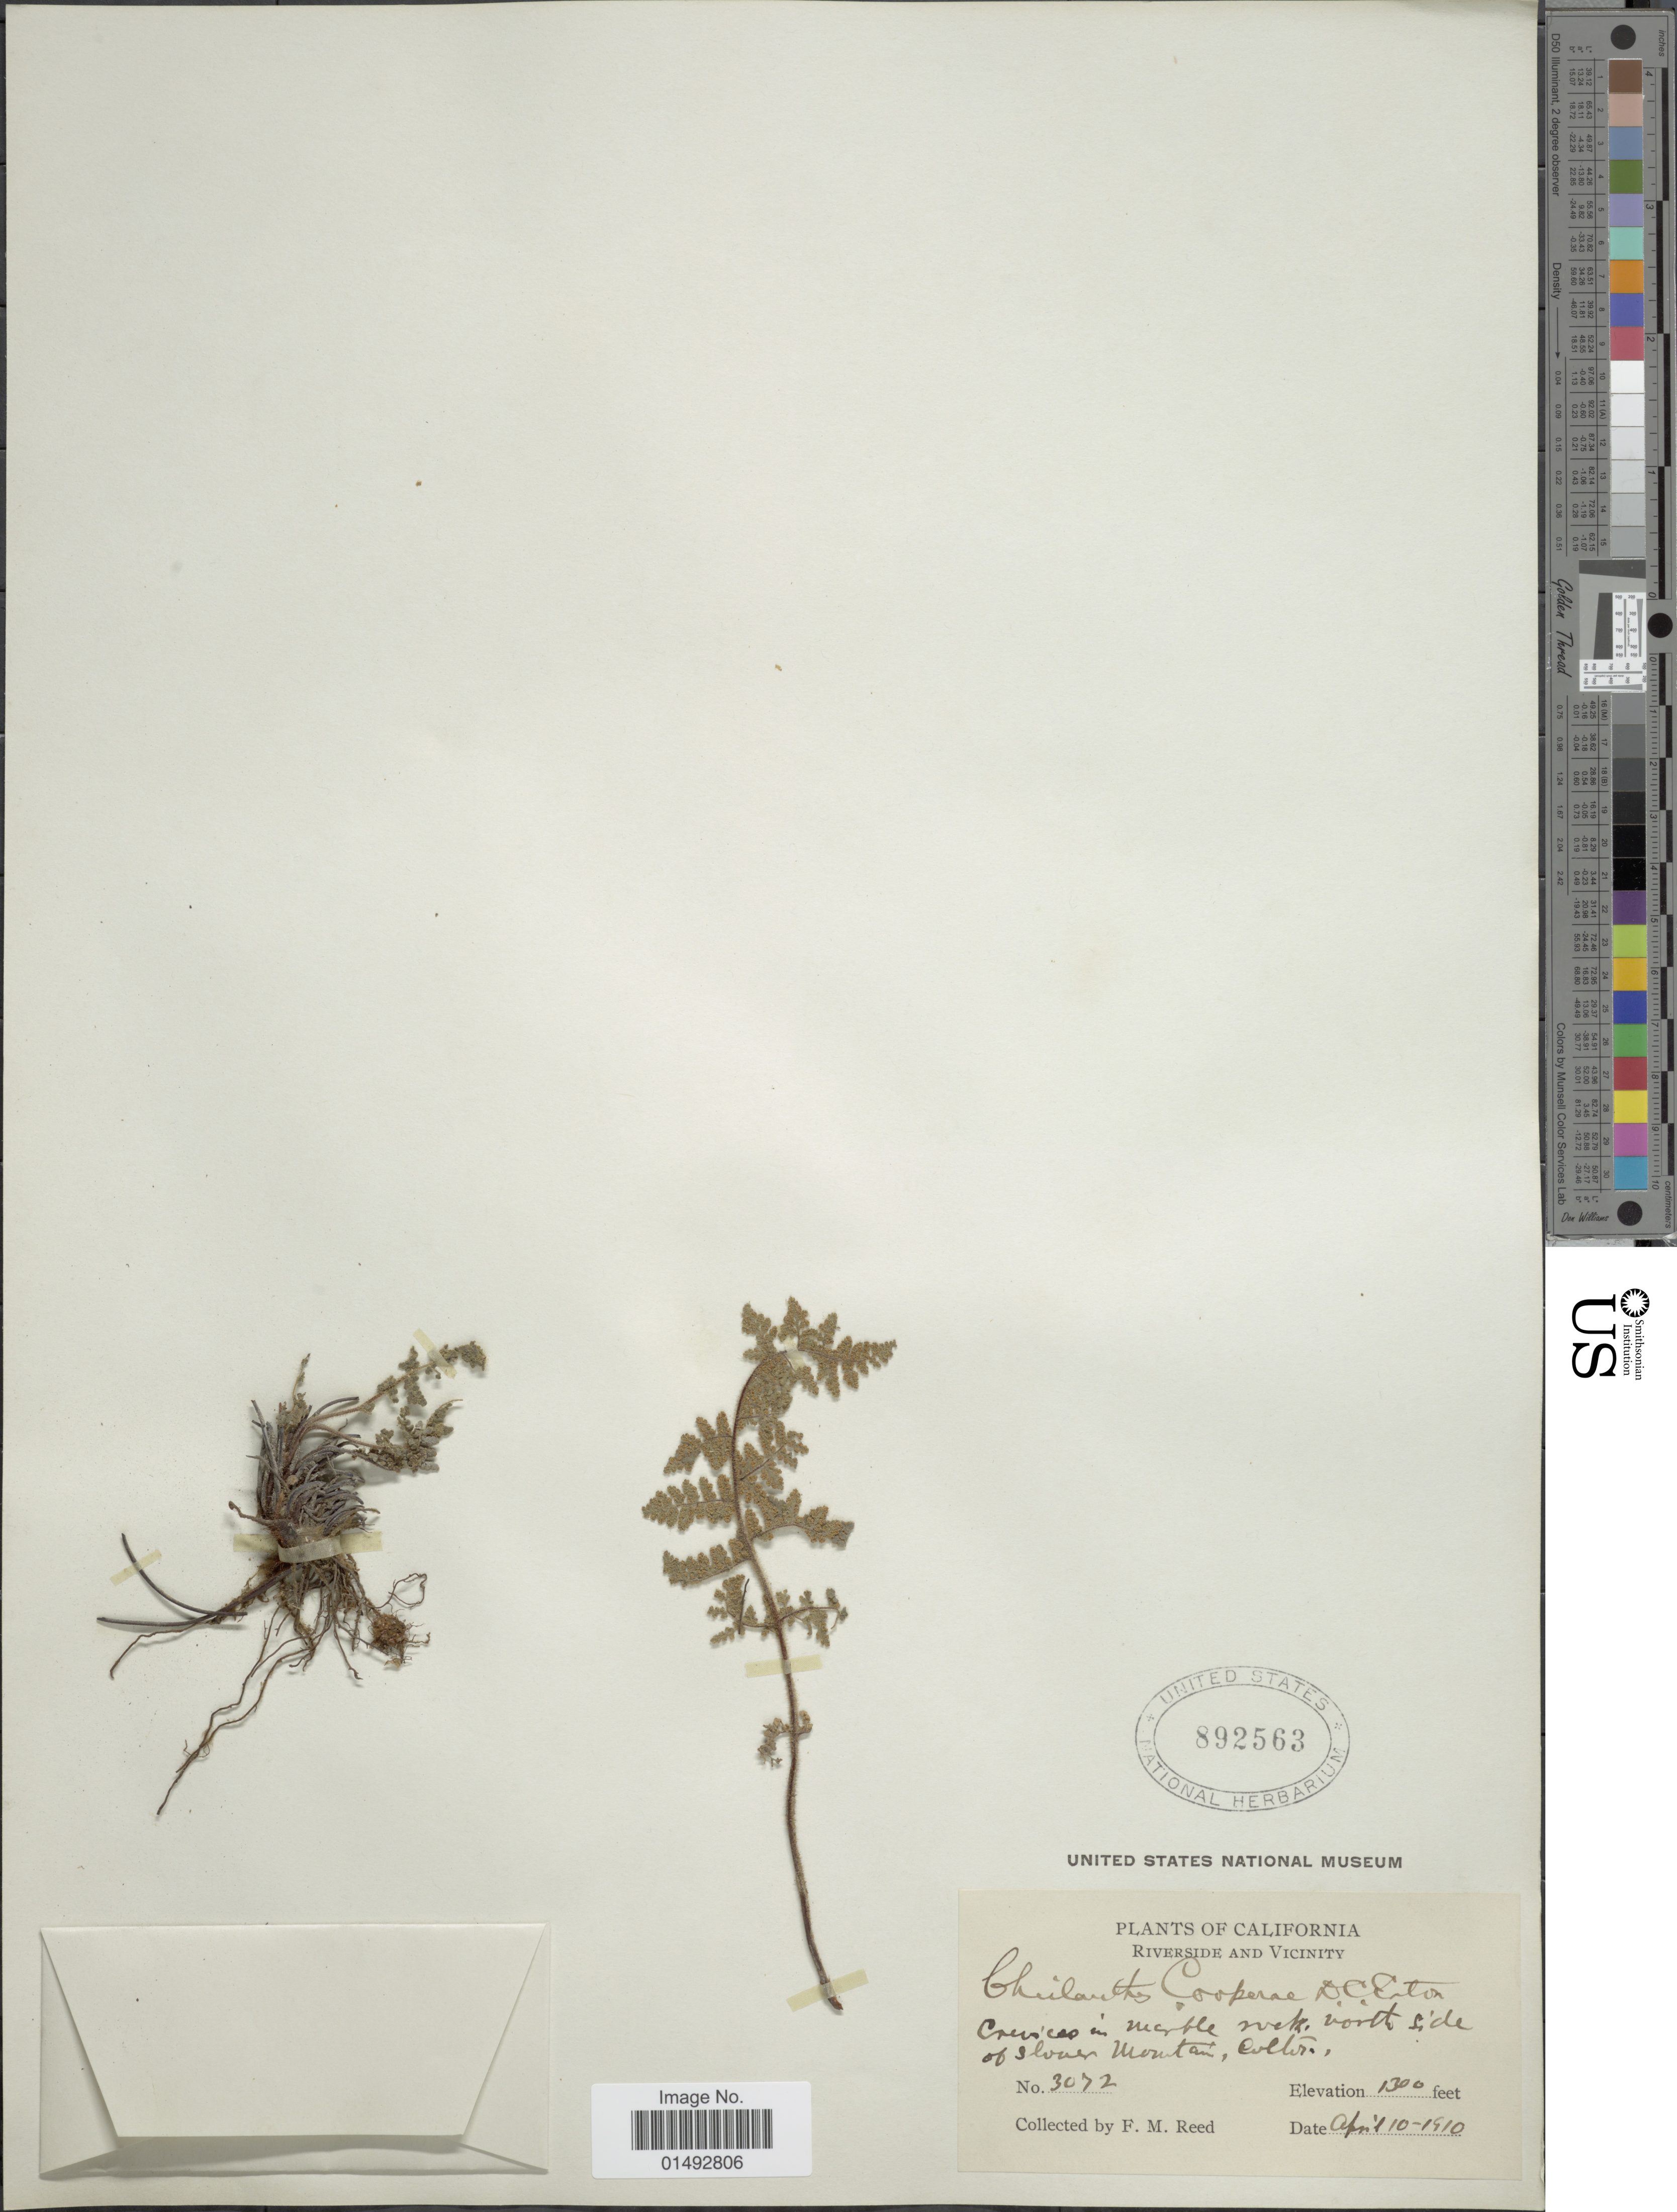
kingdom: Plantae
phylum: Tracheophyta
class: Polypodiopsida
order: Polypodiales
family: Pteridaceae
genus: Myriopteris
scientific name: Myriopteris cooperae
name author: (D.C. Eaton) Grusz & Windham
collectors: F. Reed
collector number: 3072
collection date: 1910-04-10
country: United States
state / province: California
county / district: Riverside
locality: Riverside and Vicinity, Crevices in marble rock north side of slover Mountain, Col[illegible text]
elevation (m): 396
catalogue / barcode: US 892563